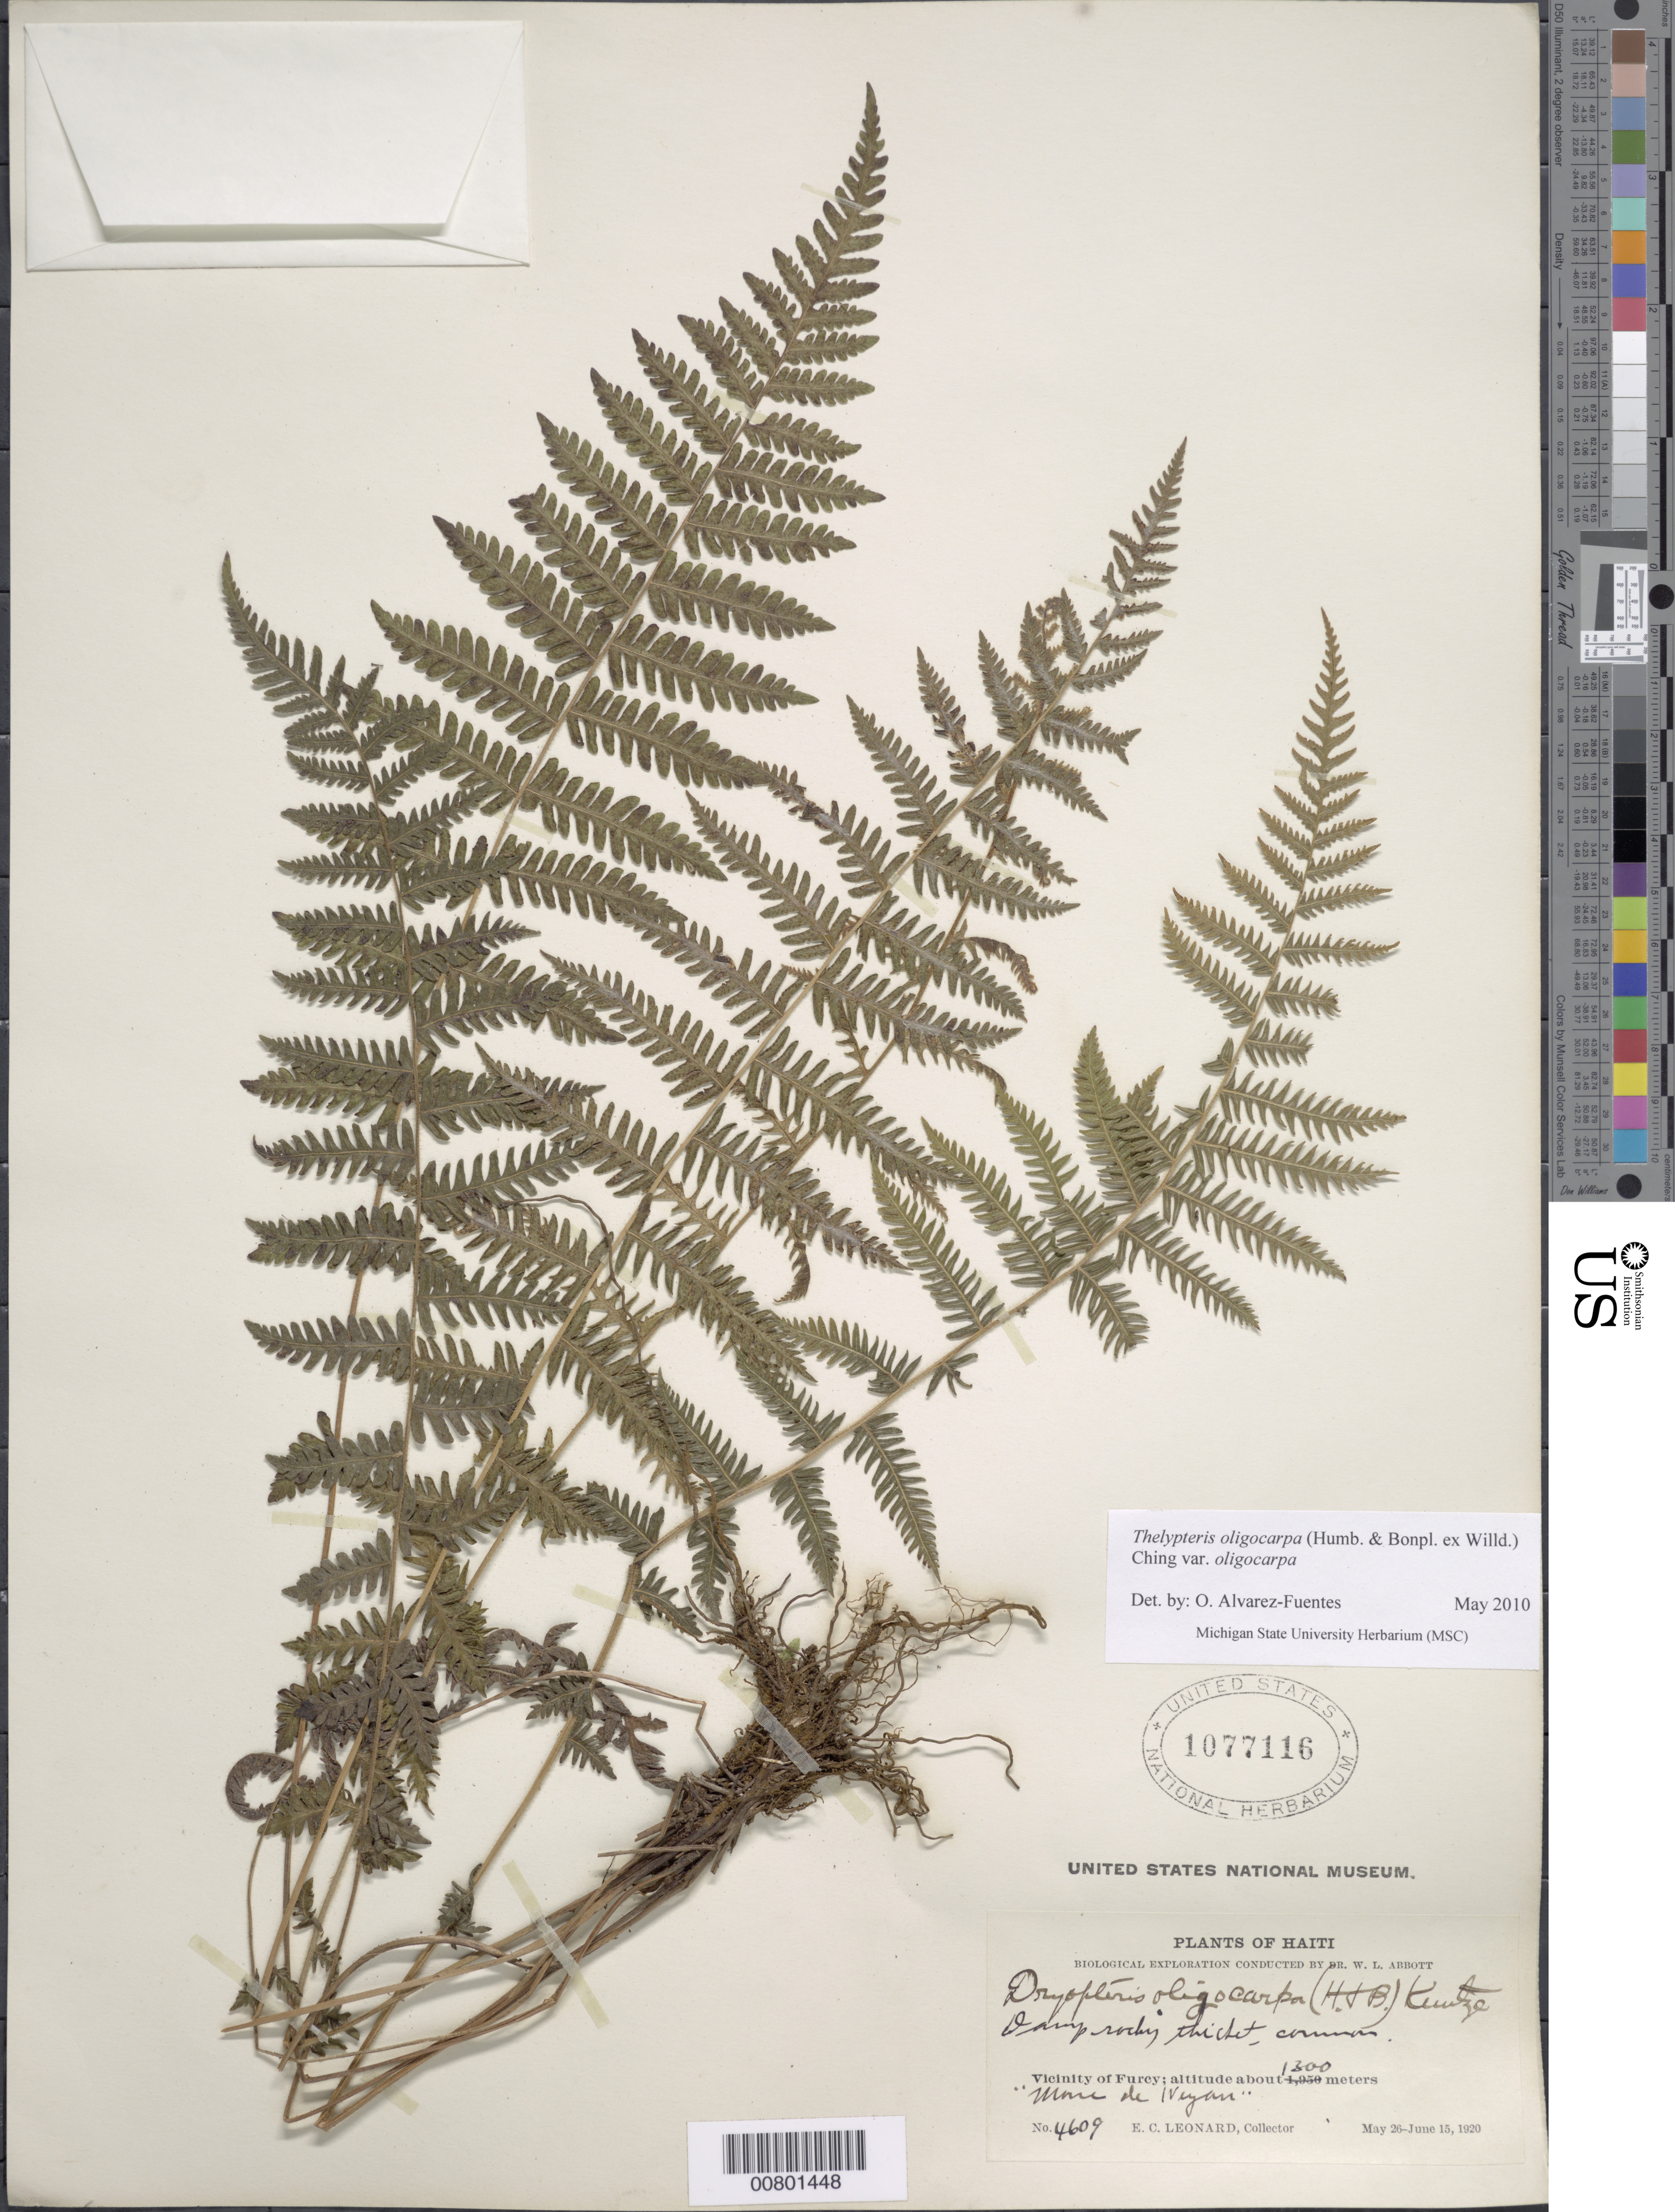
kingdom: Plantae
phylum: Tracheophyta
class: Polypodiopsida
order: Polypodiales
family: Thelypteridaceae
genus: Amauropelta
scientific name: Amauropelta oligocarpa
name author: (Humb. & Bonpl. ex Willd.) Pic. Serm.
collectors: E. C. Leonard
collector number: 4609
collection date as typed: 26 May 1920 to 15 Jun 1920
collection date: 1920-05-26/1920-06-15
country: Haiti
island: Hispaniola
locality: Furcy vicinity, Morne de Weyan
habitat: Damp rocky thicket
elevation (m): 1300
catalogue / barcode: US 1077116